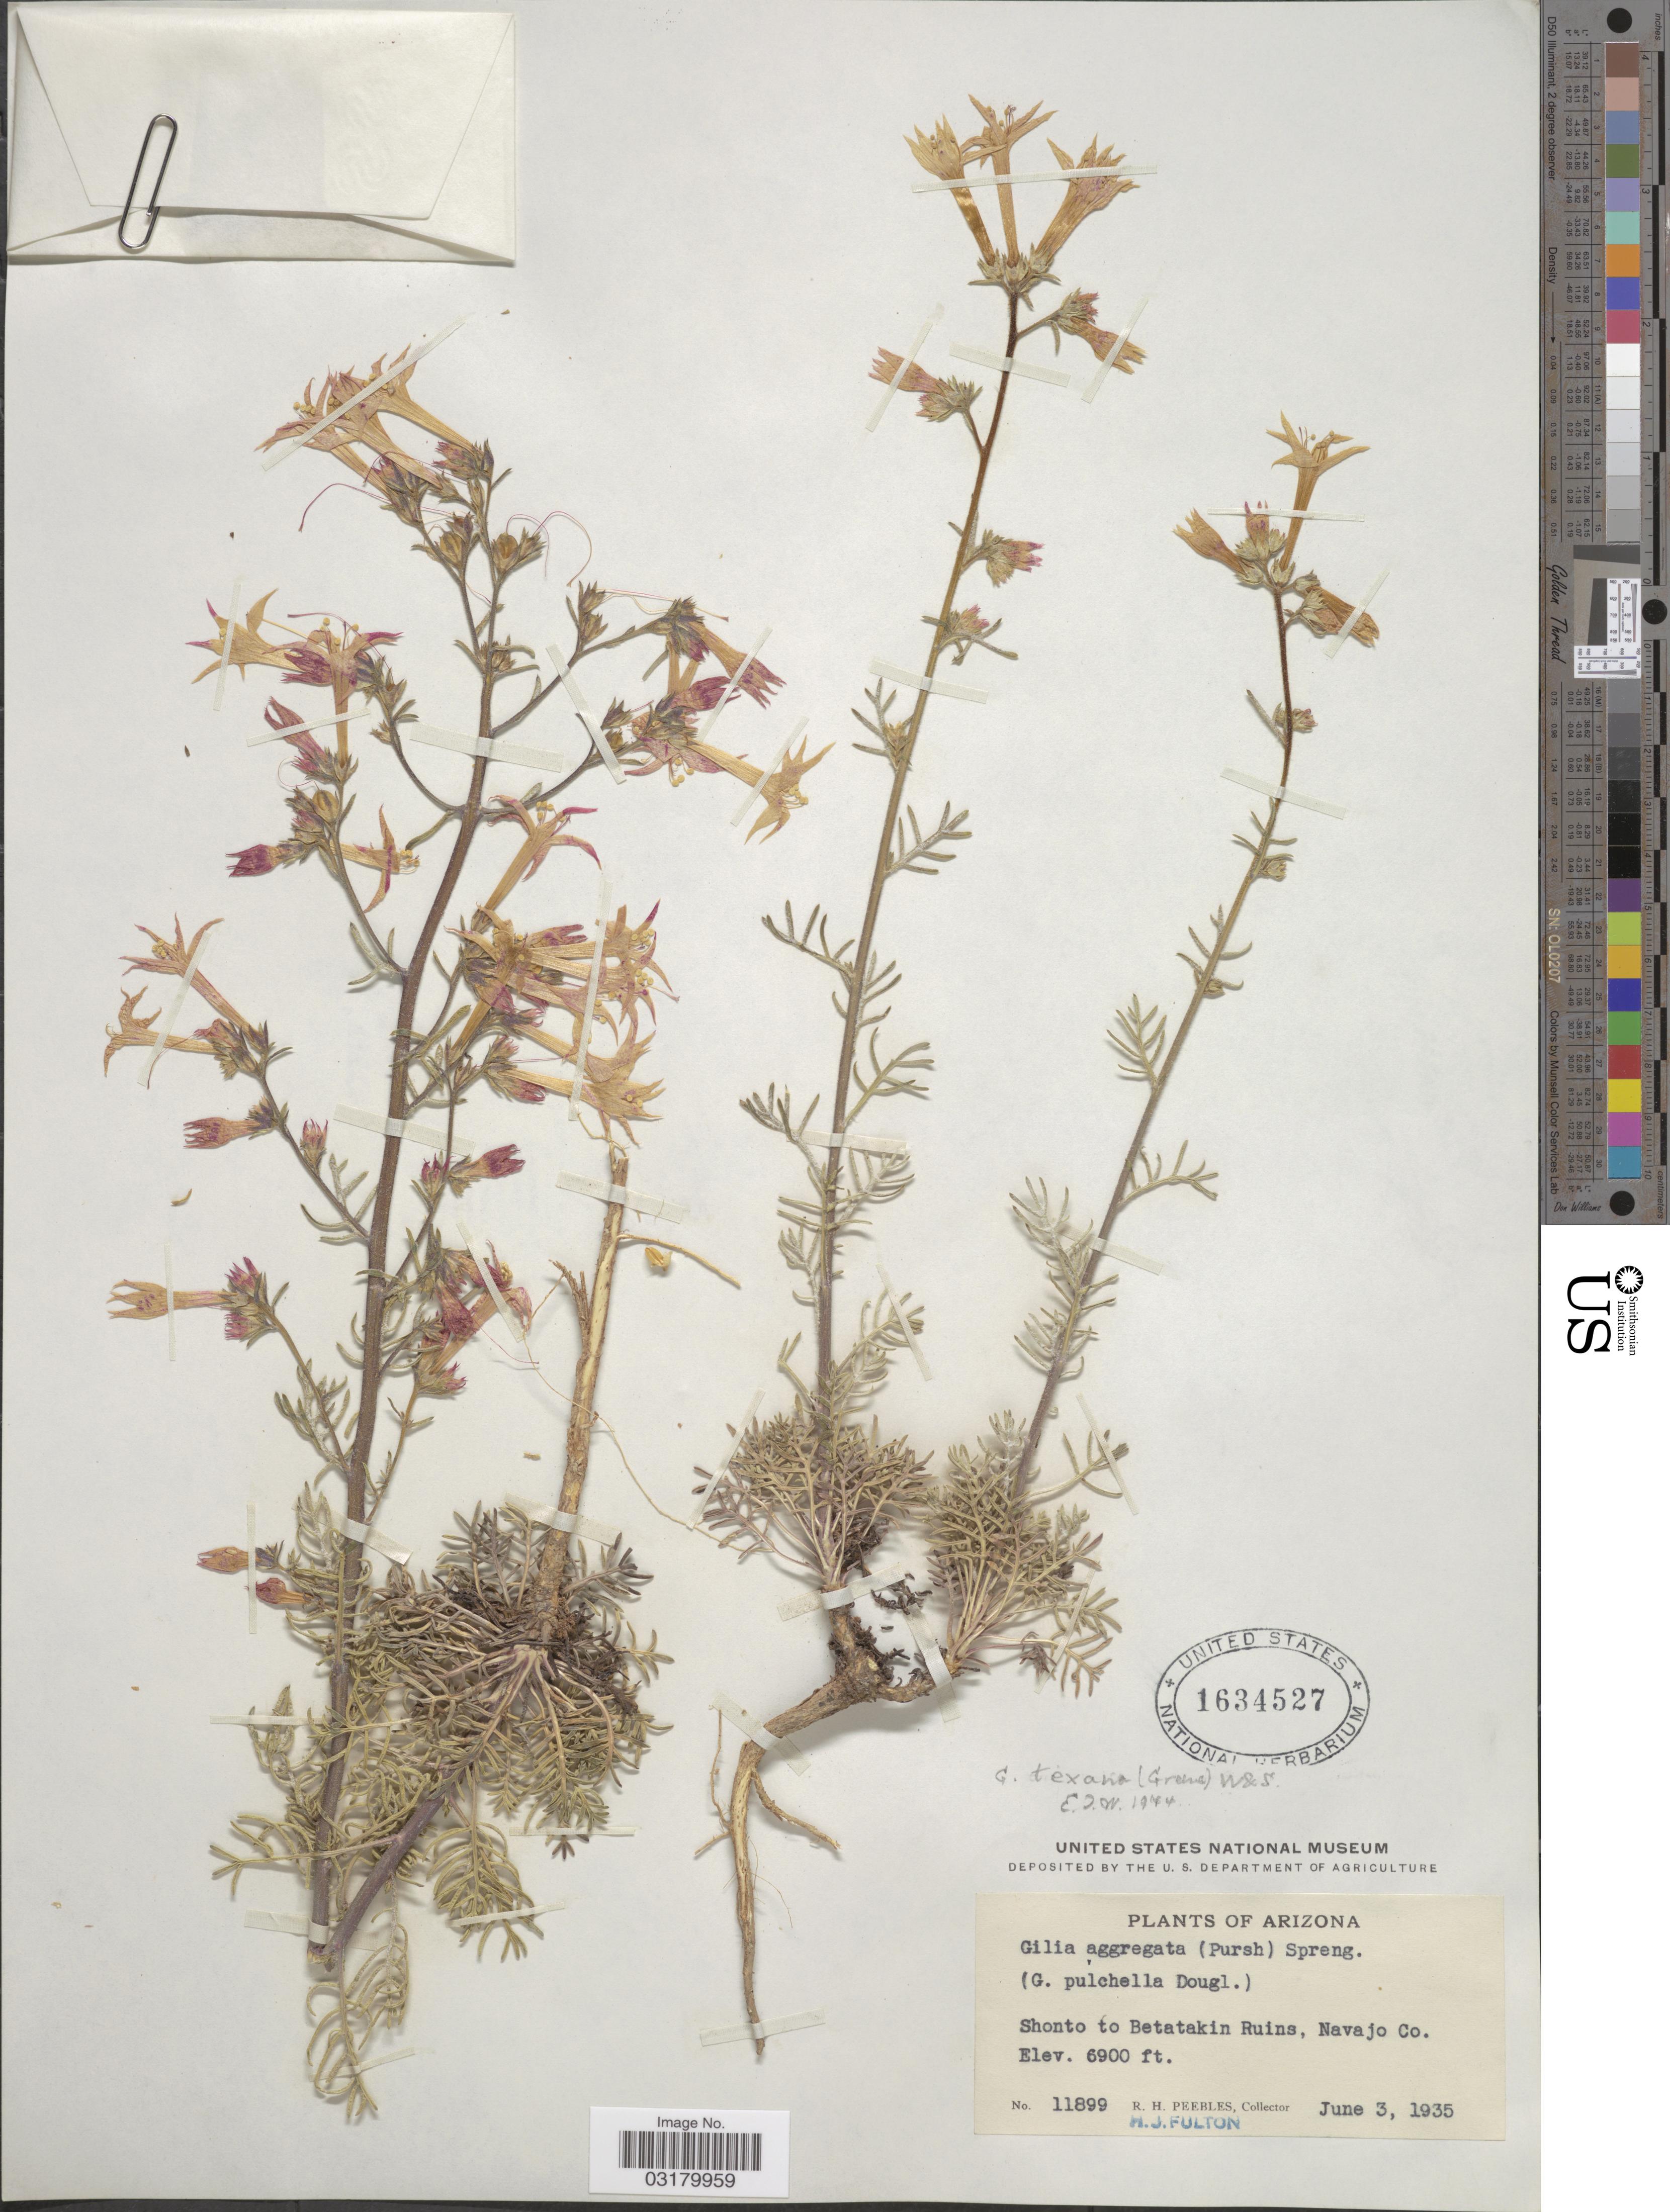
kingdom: Plantae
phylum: Tracheophyta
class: Magnoliopsida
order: Ericales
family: Polemoniaceae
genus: Ipomopsis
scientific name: Ipomopsis aggregata subsp. formosissima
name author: (Greene) Wherry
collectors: R. H. Peebles & H. Fulton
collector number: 11899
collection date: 1935-06-03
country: United States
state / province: Arizona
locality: Shonto to Betatakin Ruins, Navajo Co.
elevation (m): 2103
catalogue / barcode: US 1634527